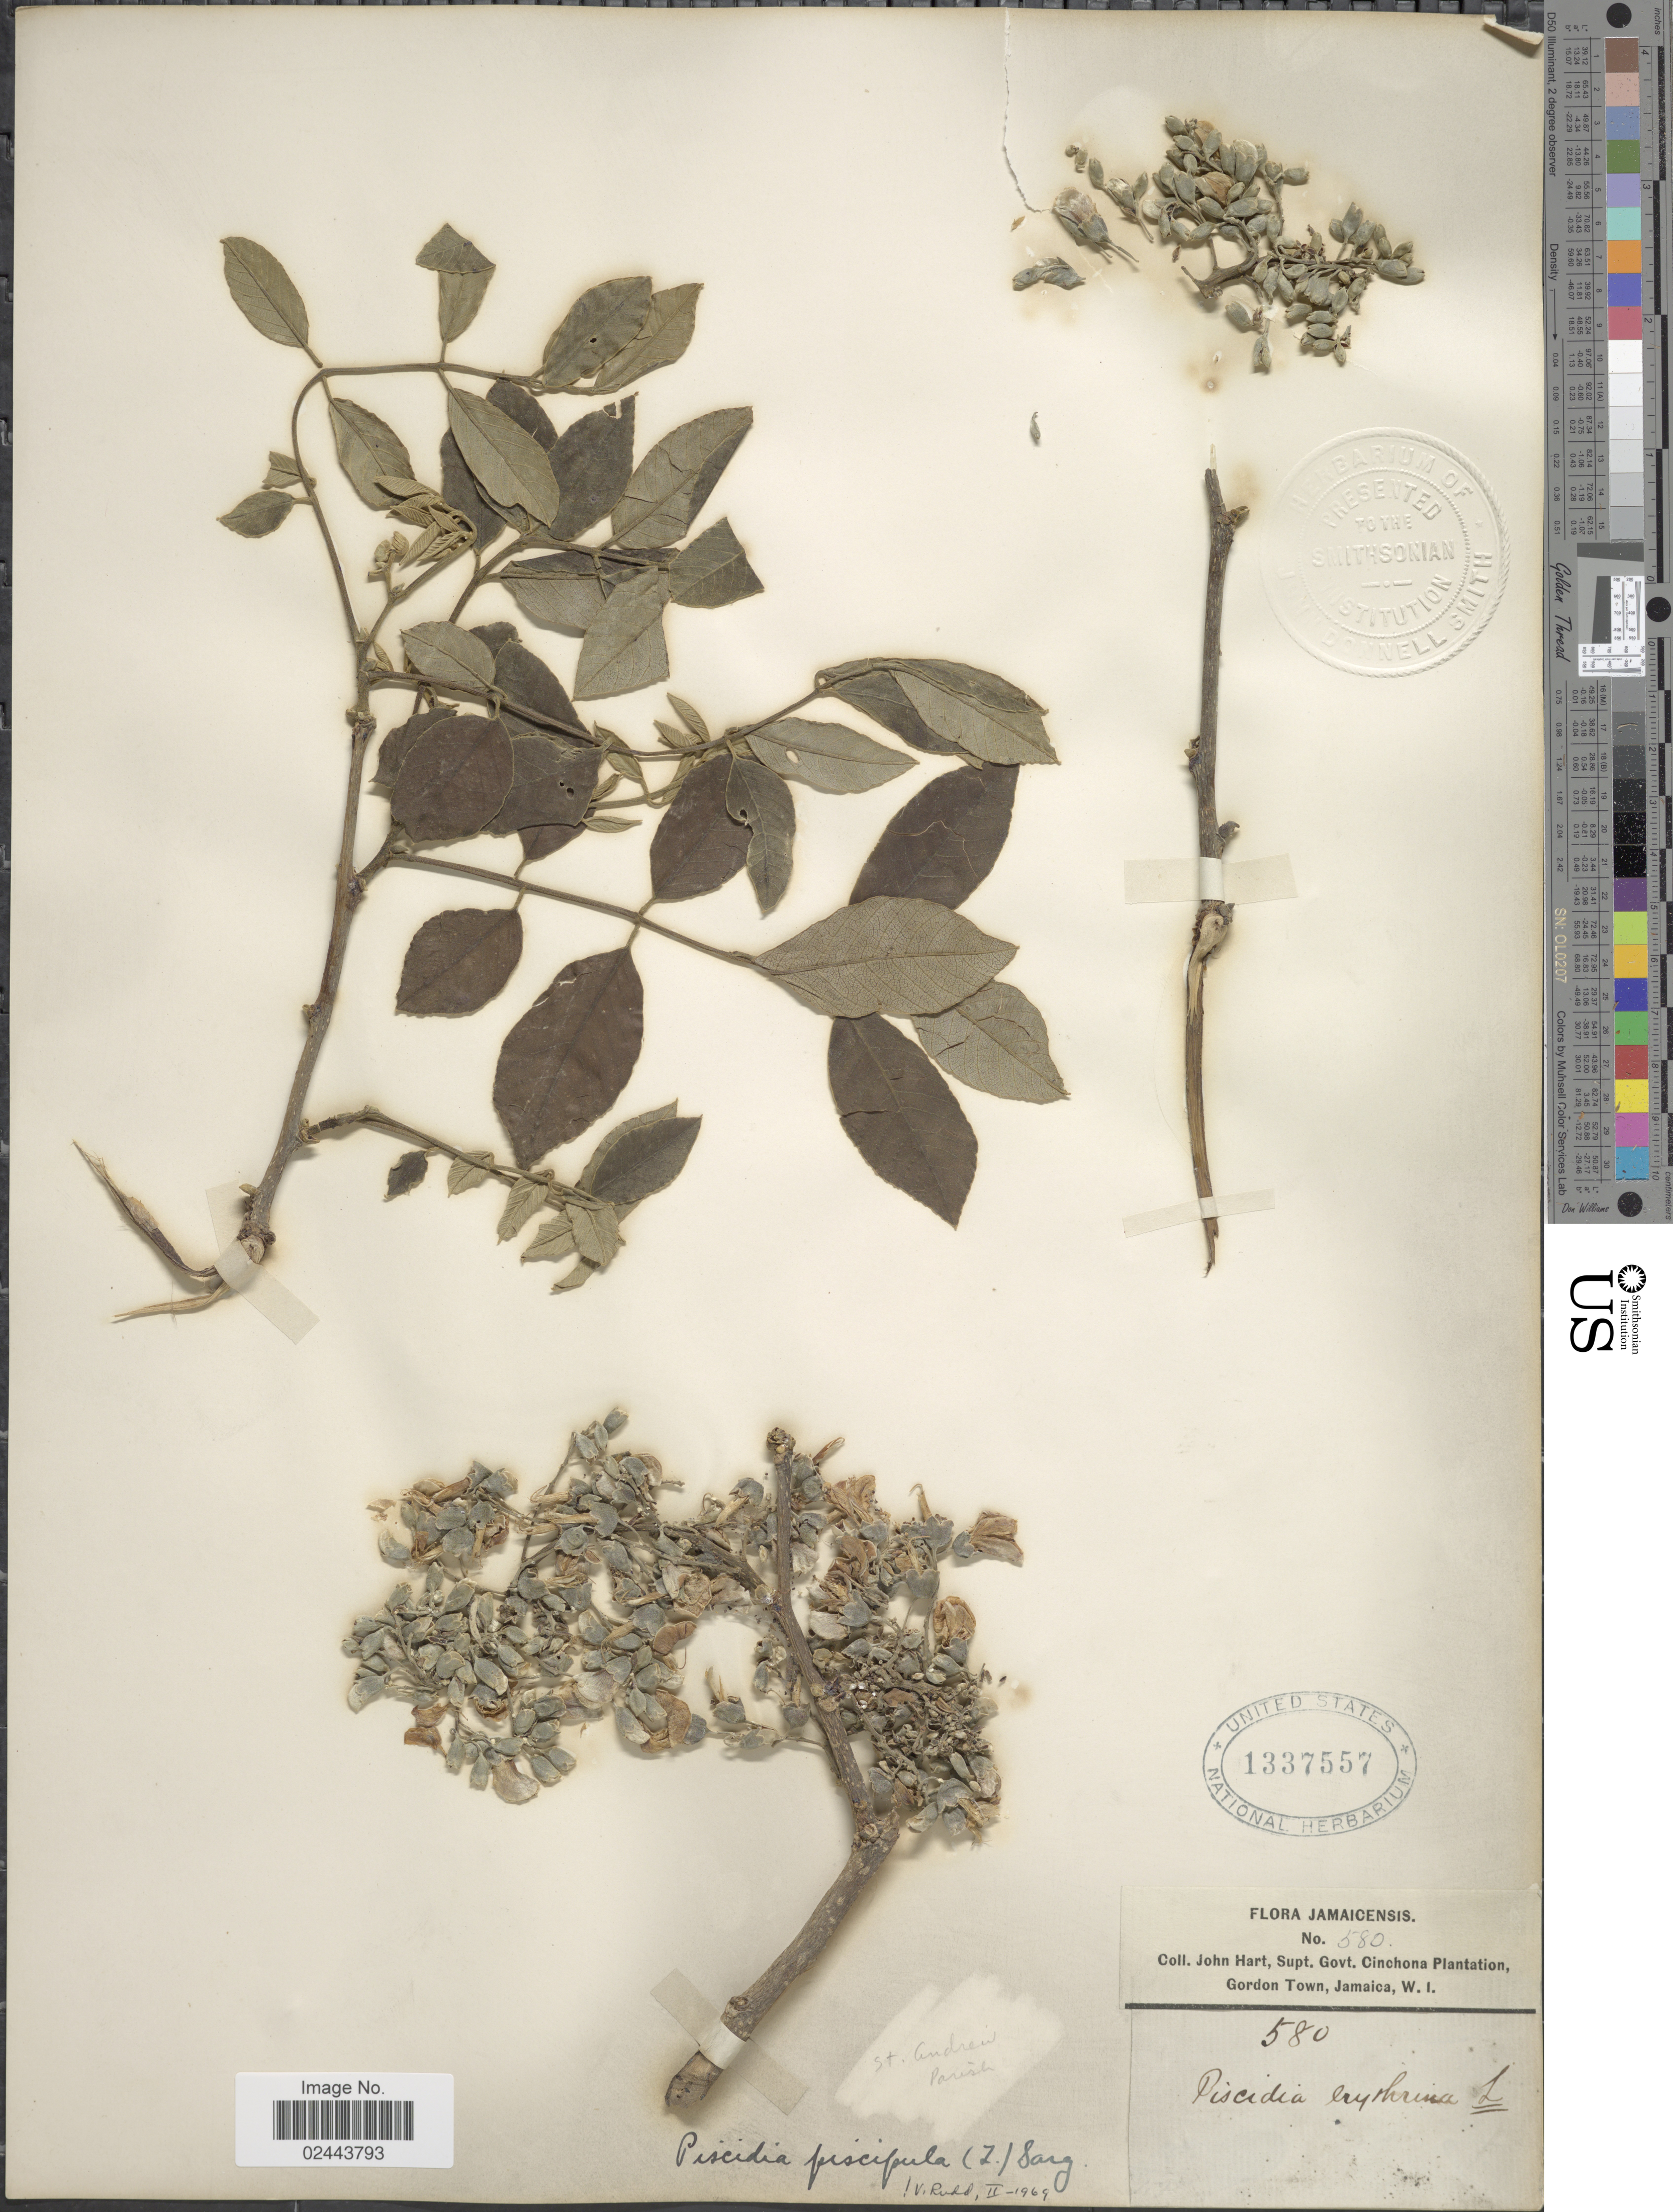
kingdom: Plantae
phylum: Tracheophyta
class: Magnoliopsida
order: Fabales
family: Fabaceae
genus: Piscidia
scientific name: Piscidia piscipula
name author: (L.) Sarg.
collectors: J. H. Hart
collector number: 580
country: Jamaica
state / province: Saint Andrew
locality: St. Andrew Parish.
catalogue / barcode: US 1337557